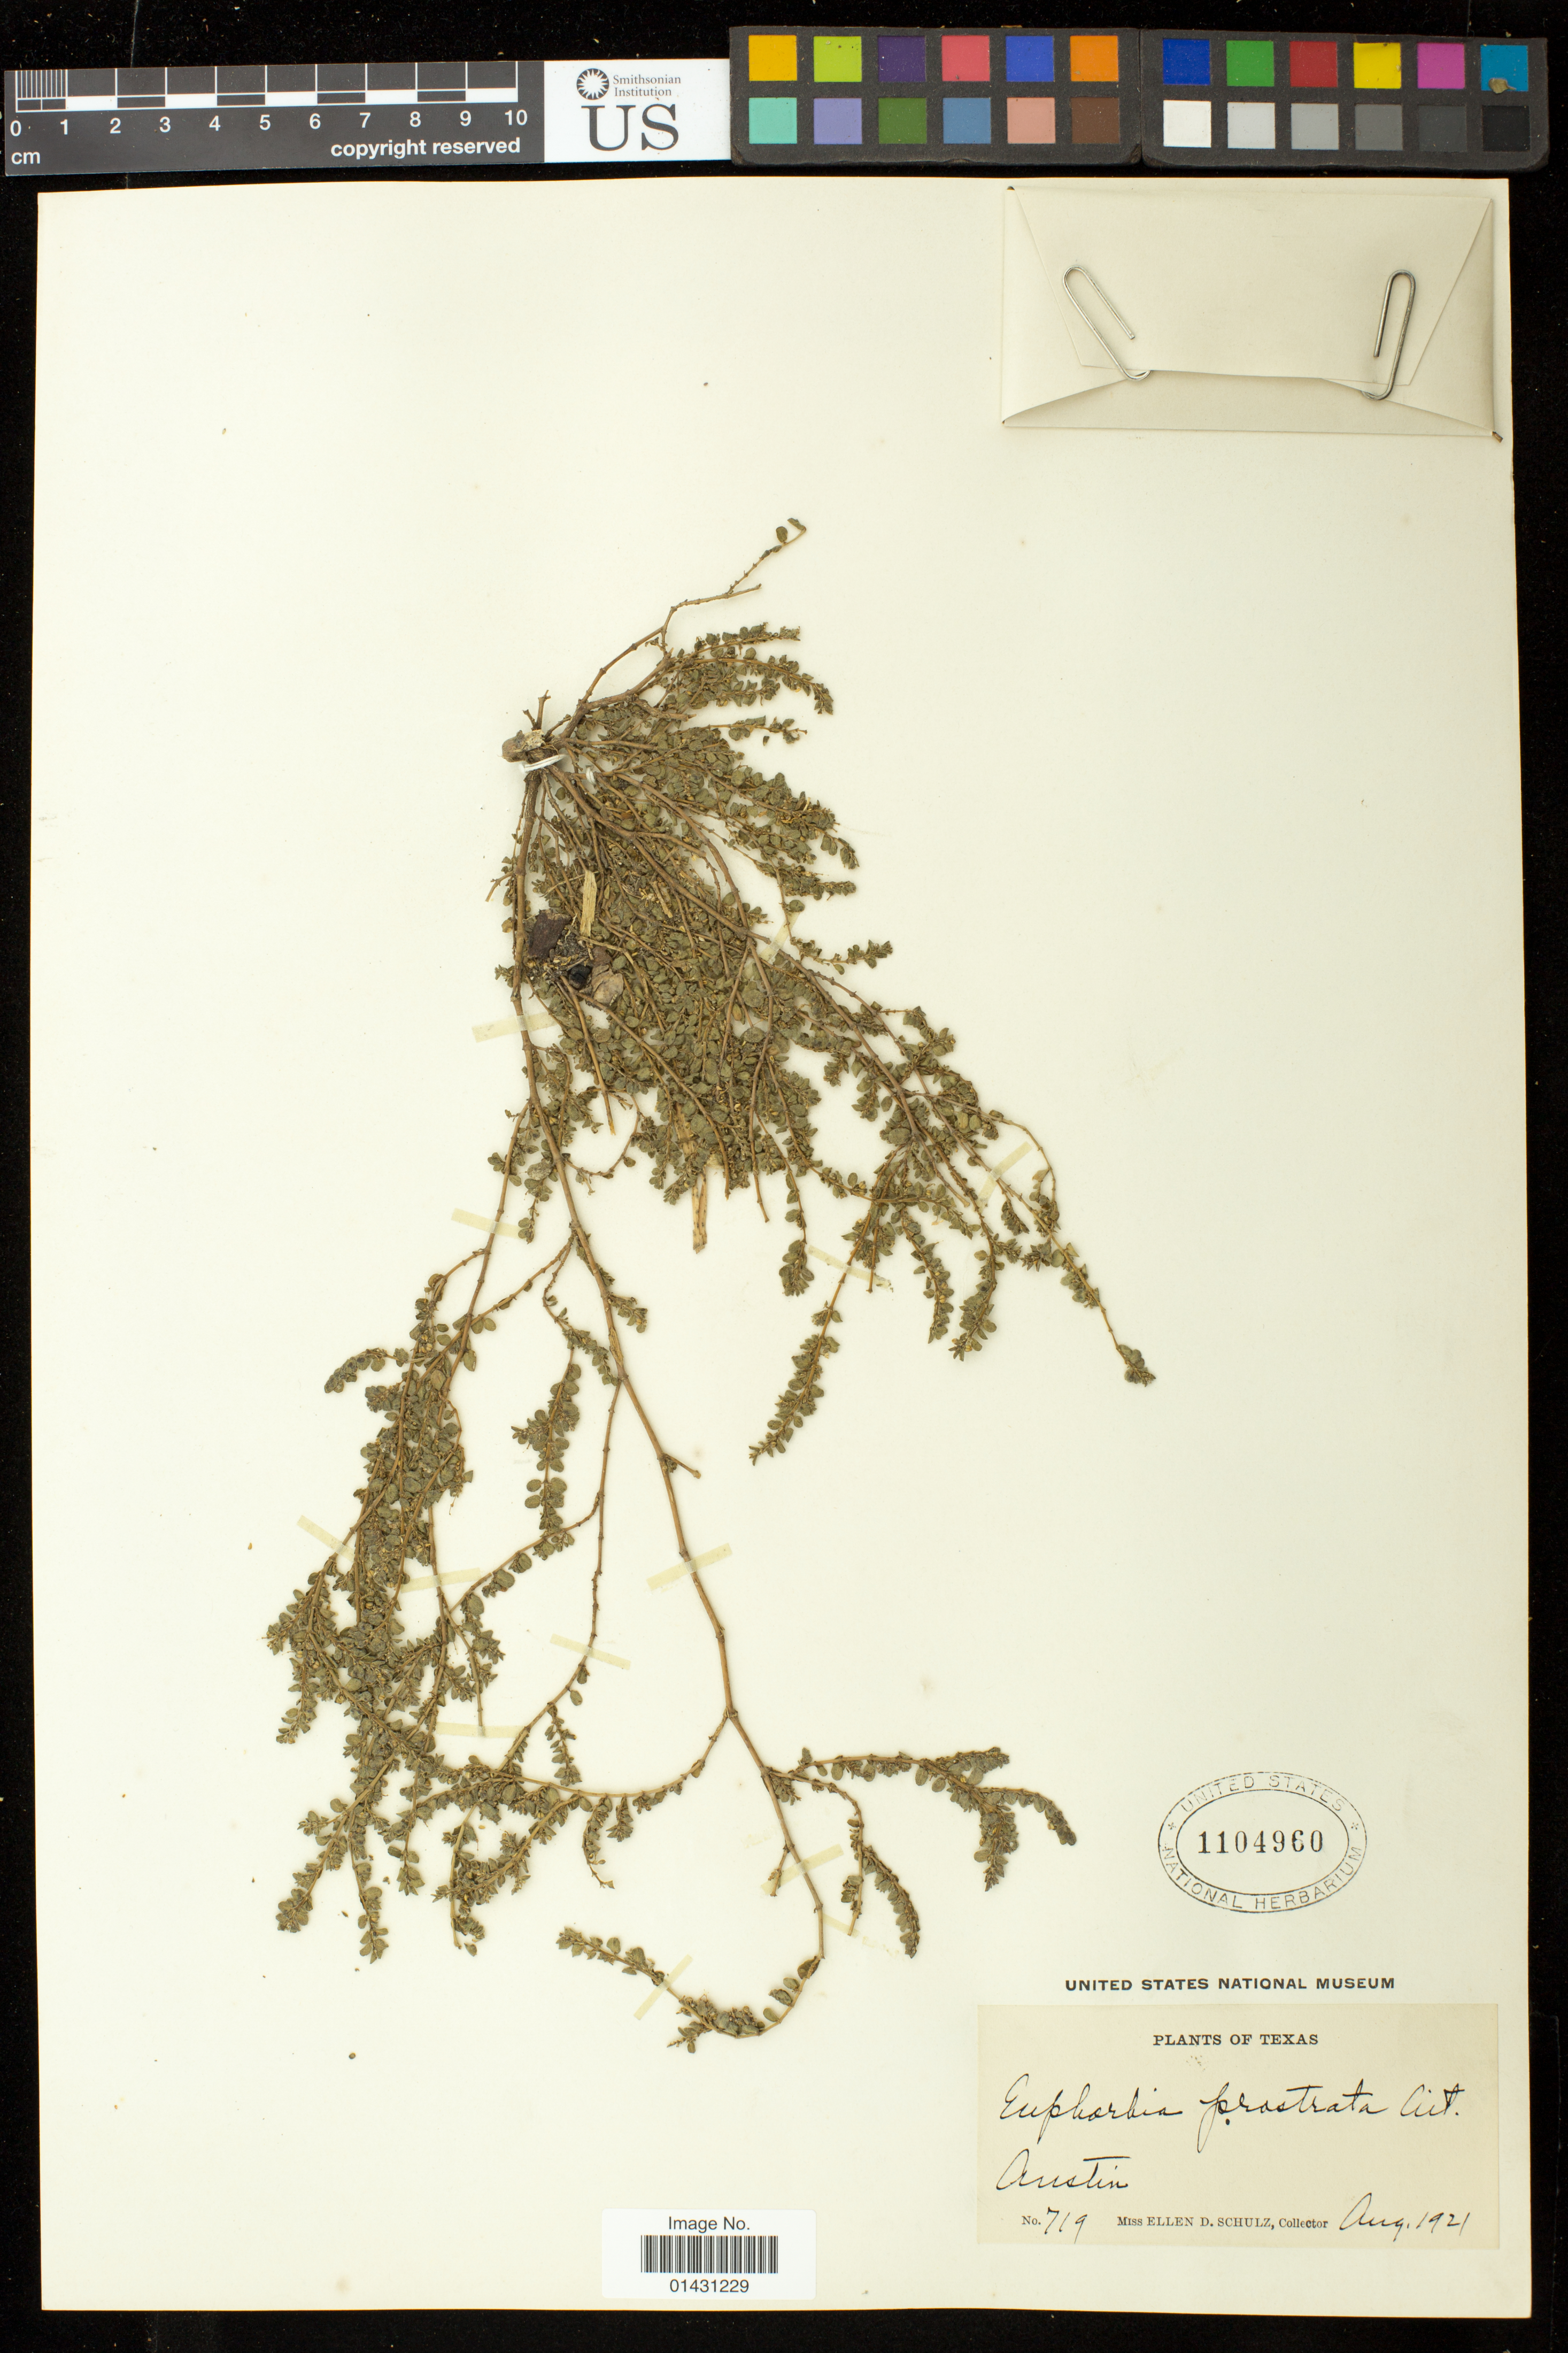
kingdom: Plantae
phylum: Tracheophyta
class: Magnoliopsida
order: Malpighiales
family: Euphorbiaceae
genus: Euphorbia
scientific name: Euphorbia prostrata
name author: Aiton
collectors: E. D. Schulz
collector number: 719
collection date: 1921-08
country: United States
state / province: Texas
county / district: Travis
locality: Austin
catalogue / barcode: US 1104960